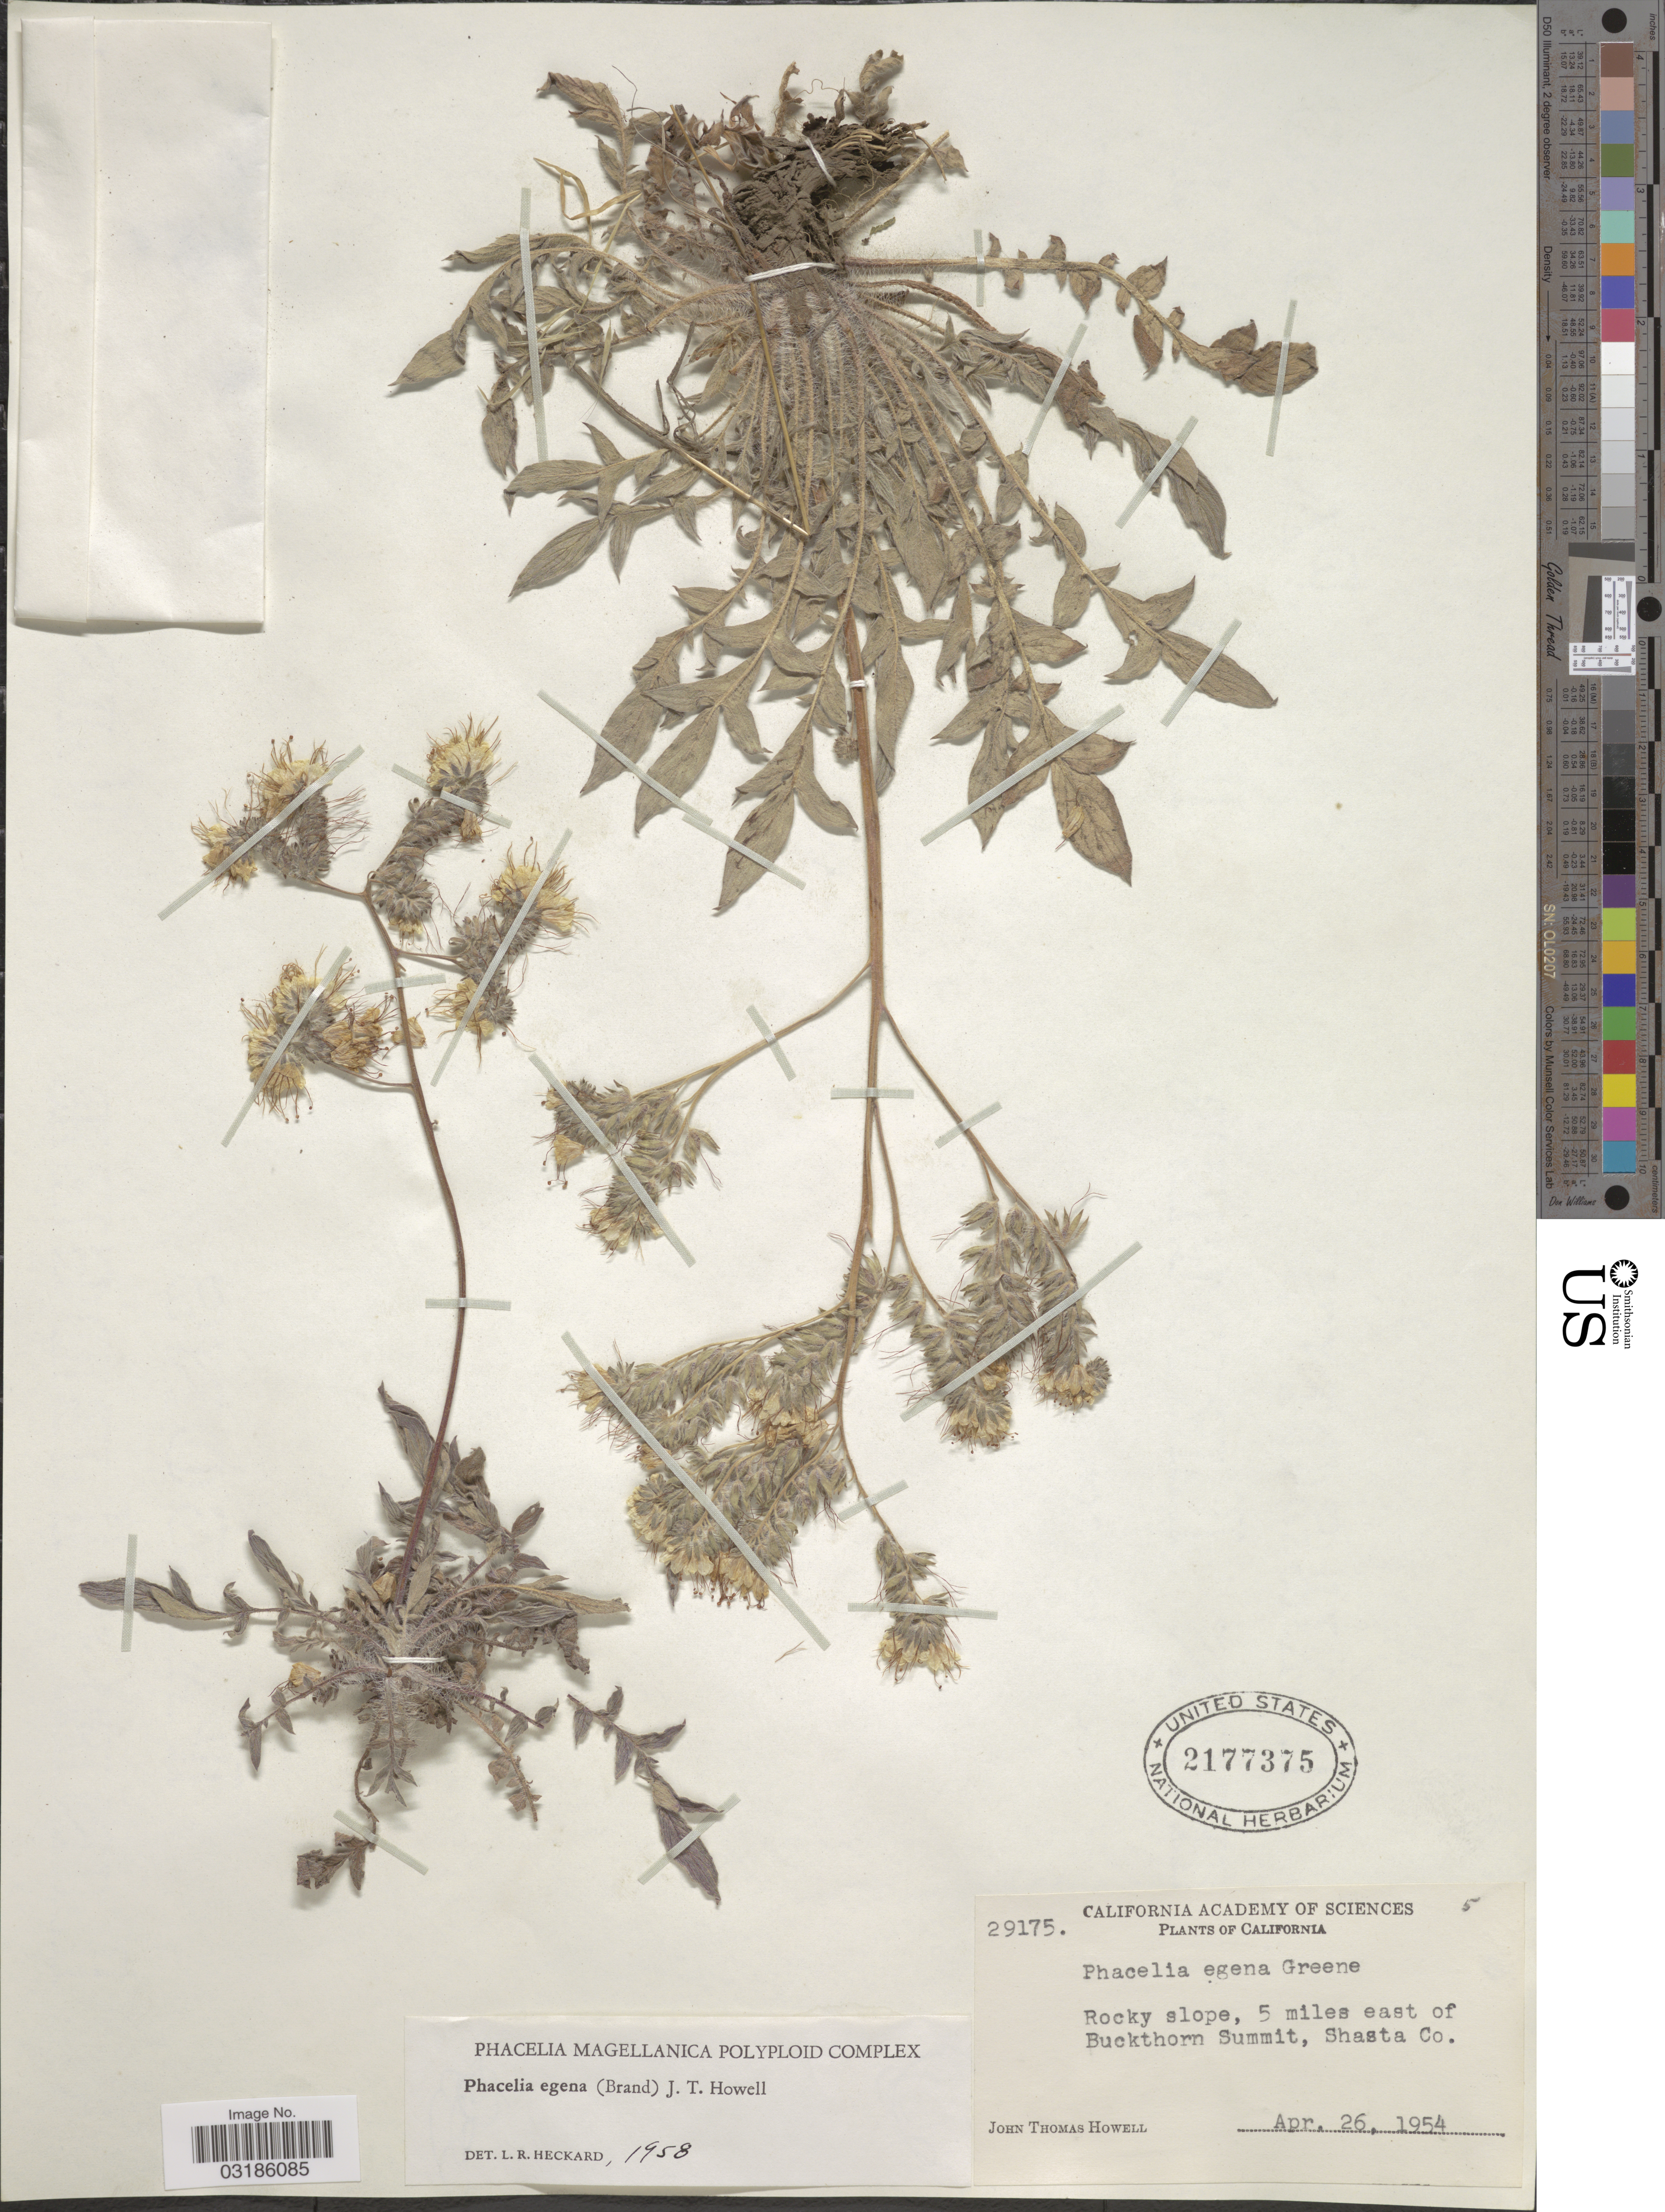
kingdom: Plantae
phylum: Tracheophyta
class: Magnoliopsida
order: Boraginales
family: Hydrophyllaceae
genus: Phacelia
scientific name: Phacelia egena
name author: (Brand) Howell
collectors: J. T. Howell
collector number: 29175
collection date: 1954-04-26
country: United States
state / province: California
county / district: Shasta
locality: Rocky slope, 5 miles east of Buckthorn Summit, Shasta Co.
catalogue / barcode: US 2177375